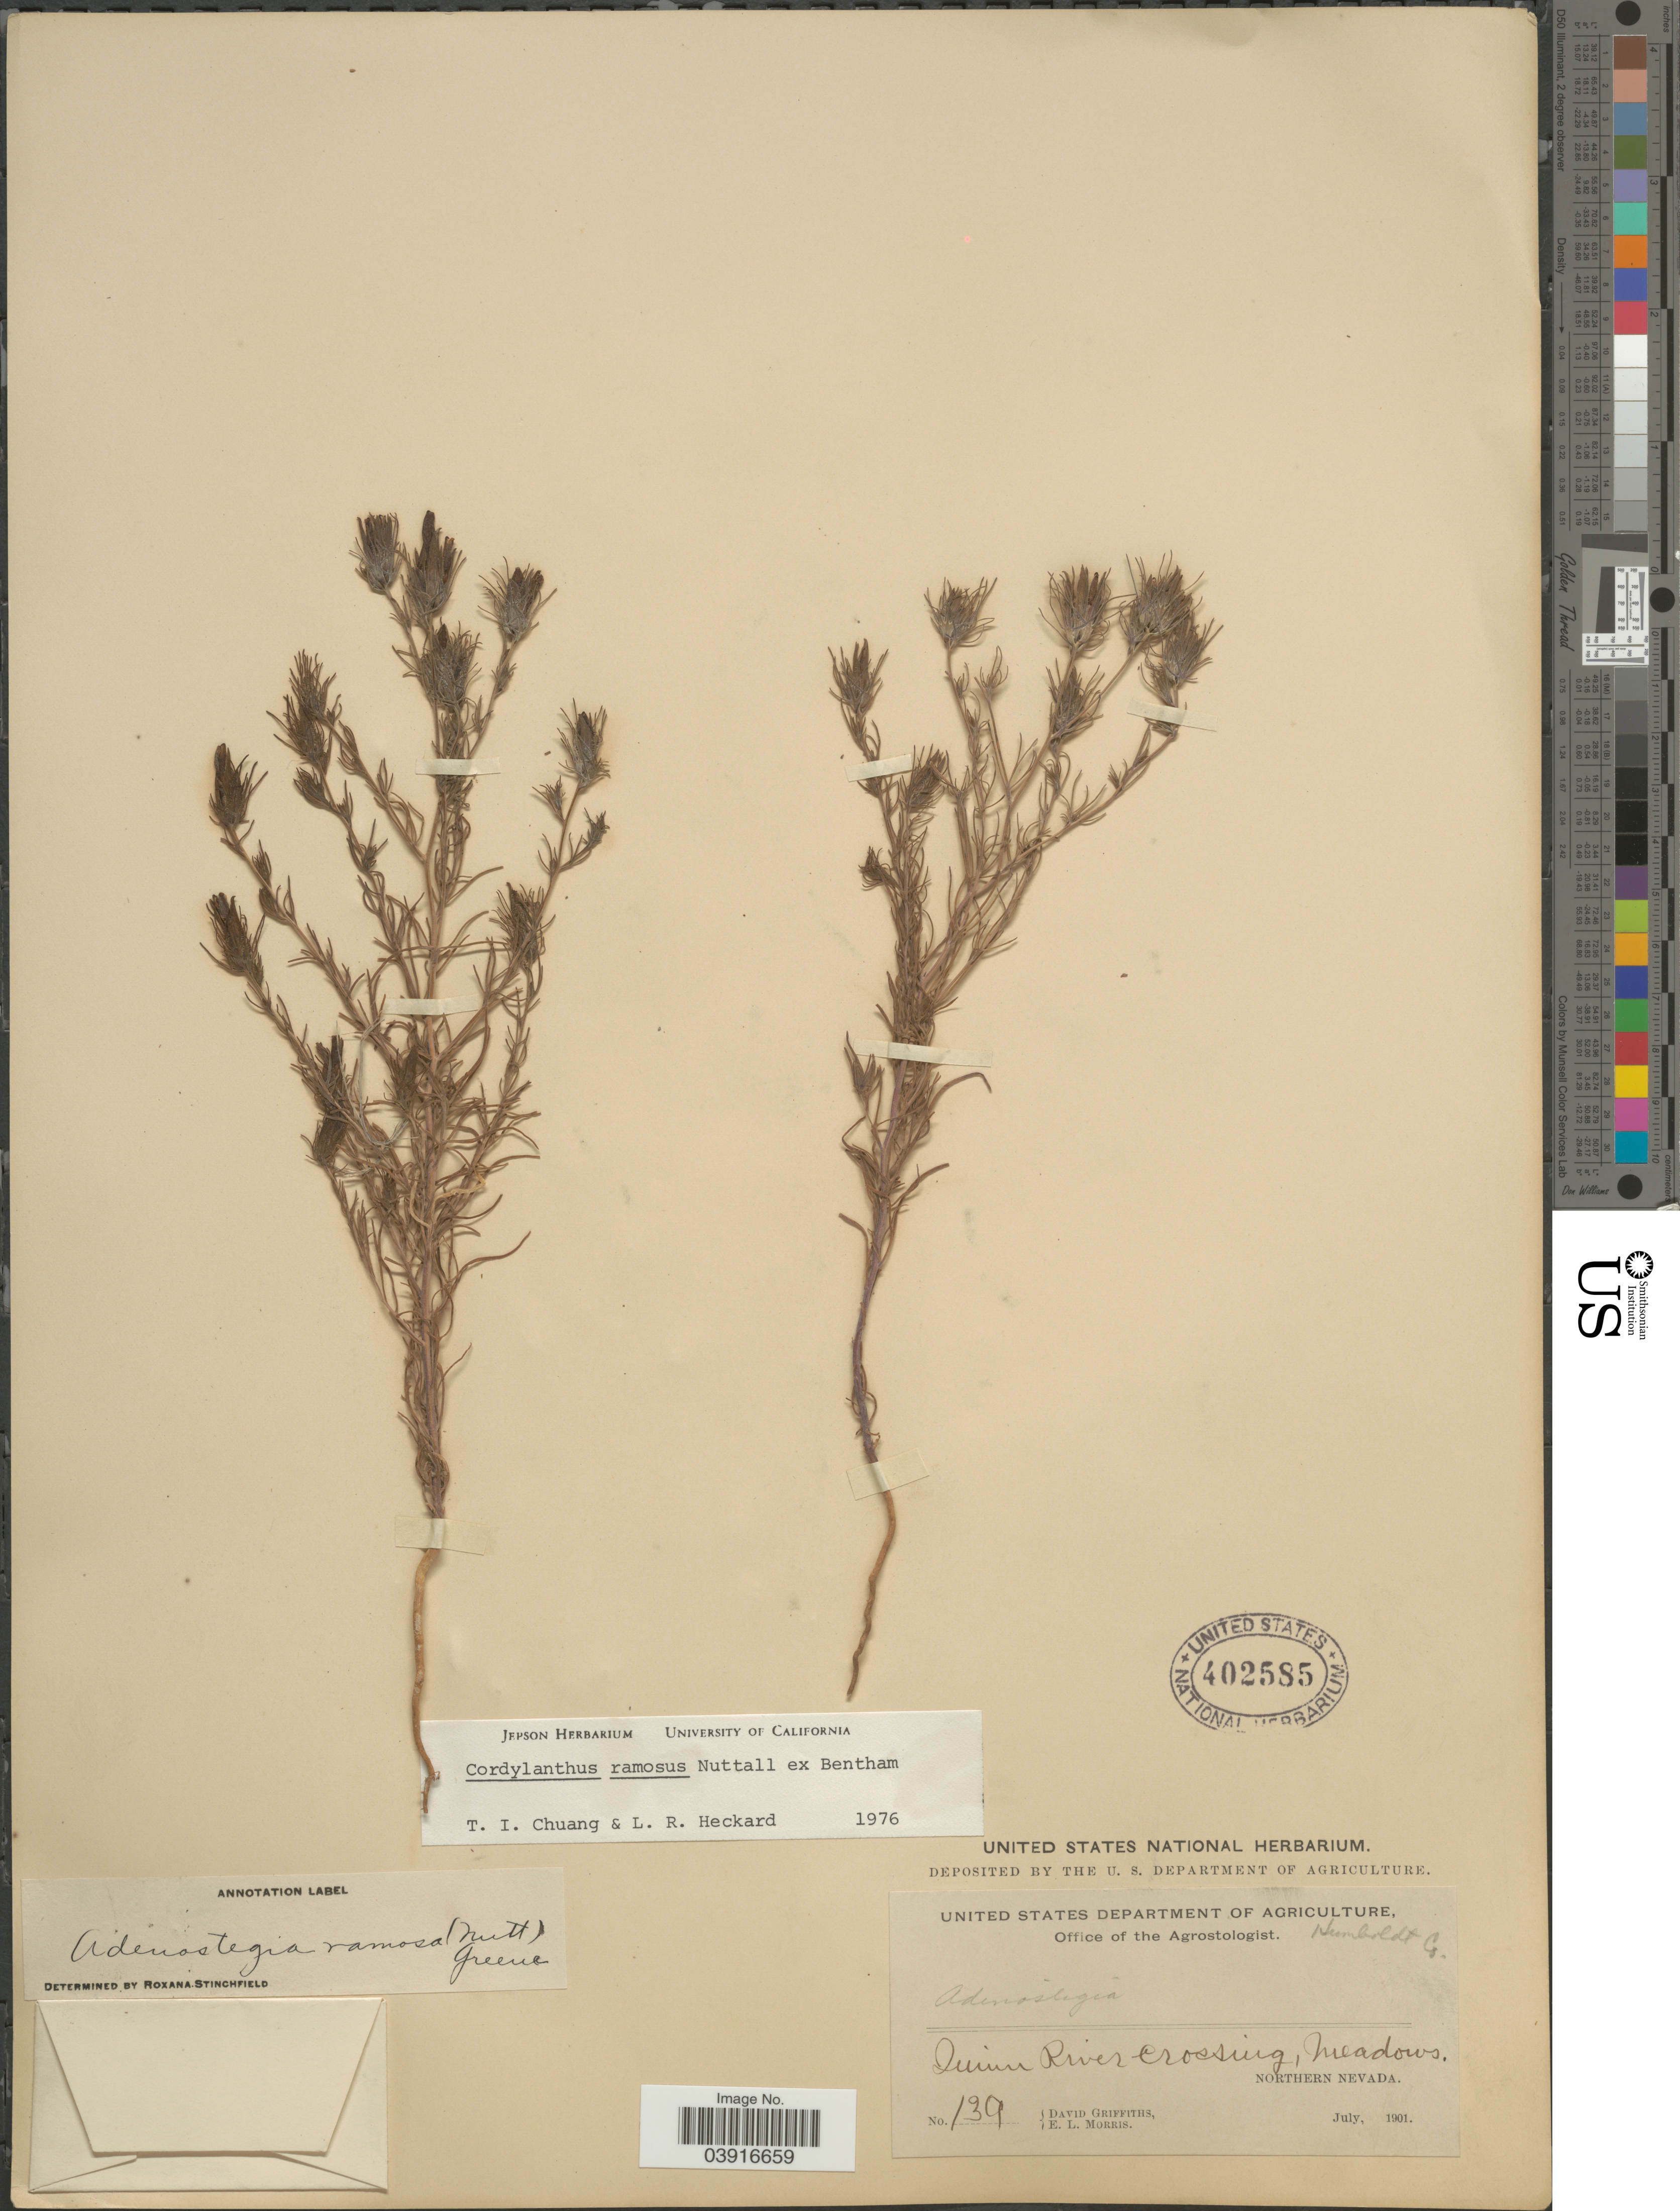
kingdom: Plantae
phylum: Tracheophyta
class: Magnoliopsida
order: Lamiales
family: Orobanchaceae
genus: Cordylanthus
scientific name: Cordylanthus ramosus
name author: Nutt. ex Benth.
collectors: D. Griffiths & E. Morris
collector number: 139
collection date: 1901-07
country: United States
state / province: Nevada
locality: Quinn River Crossing, meadows. Northern Nevada.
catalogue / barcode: US 402585